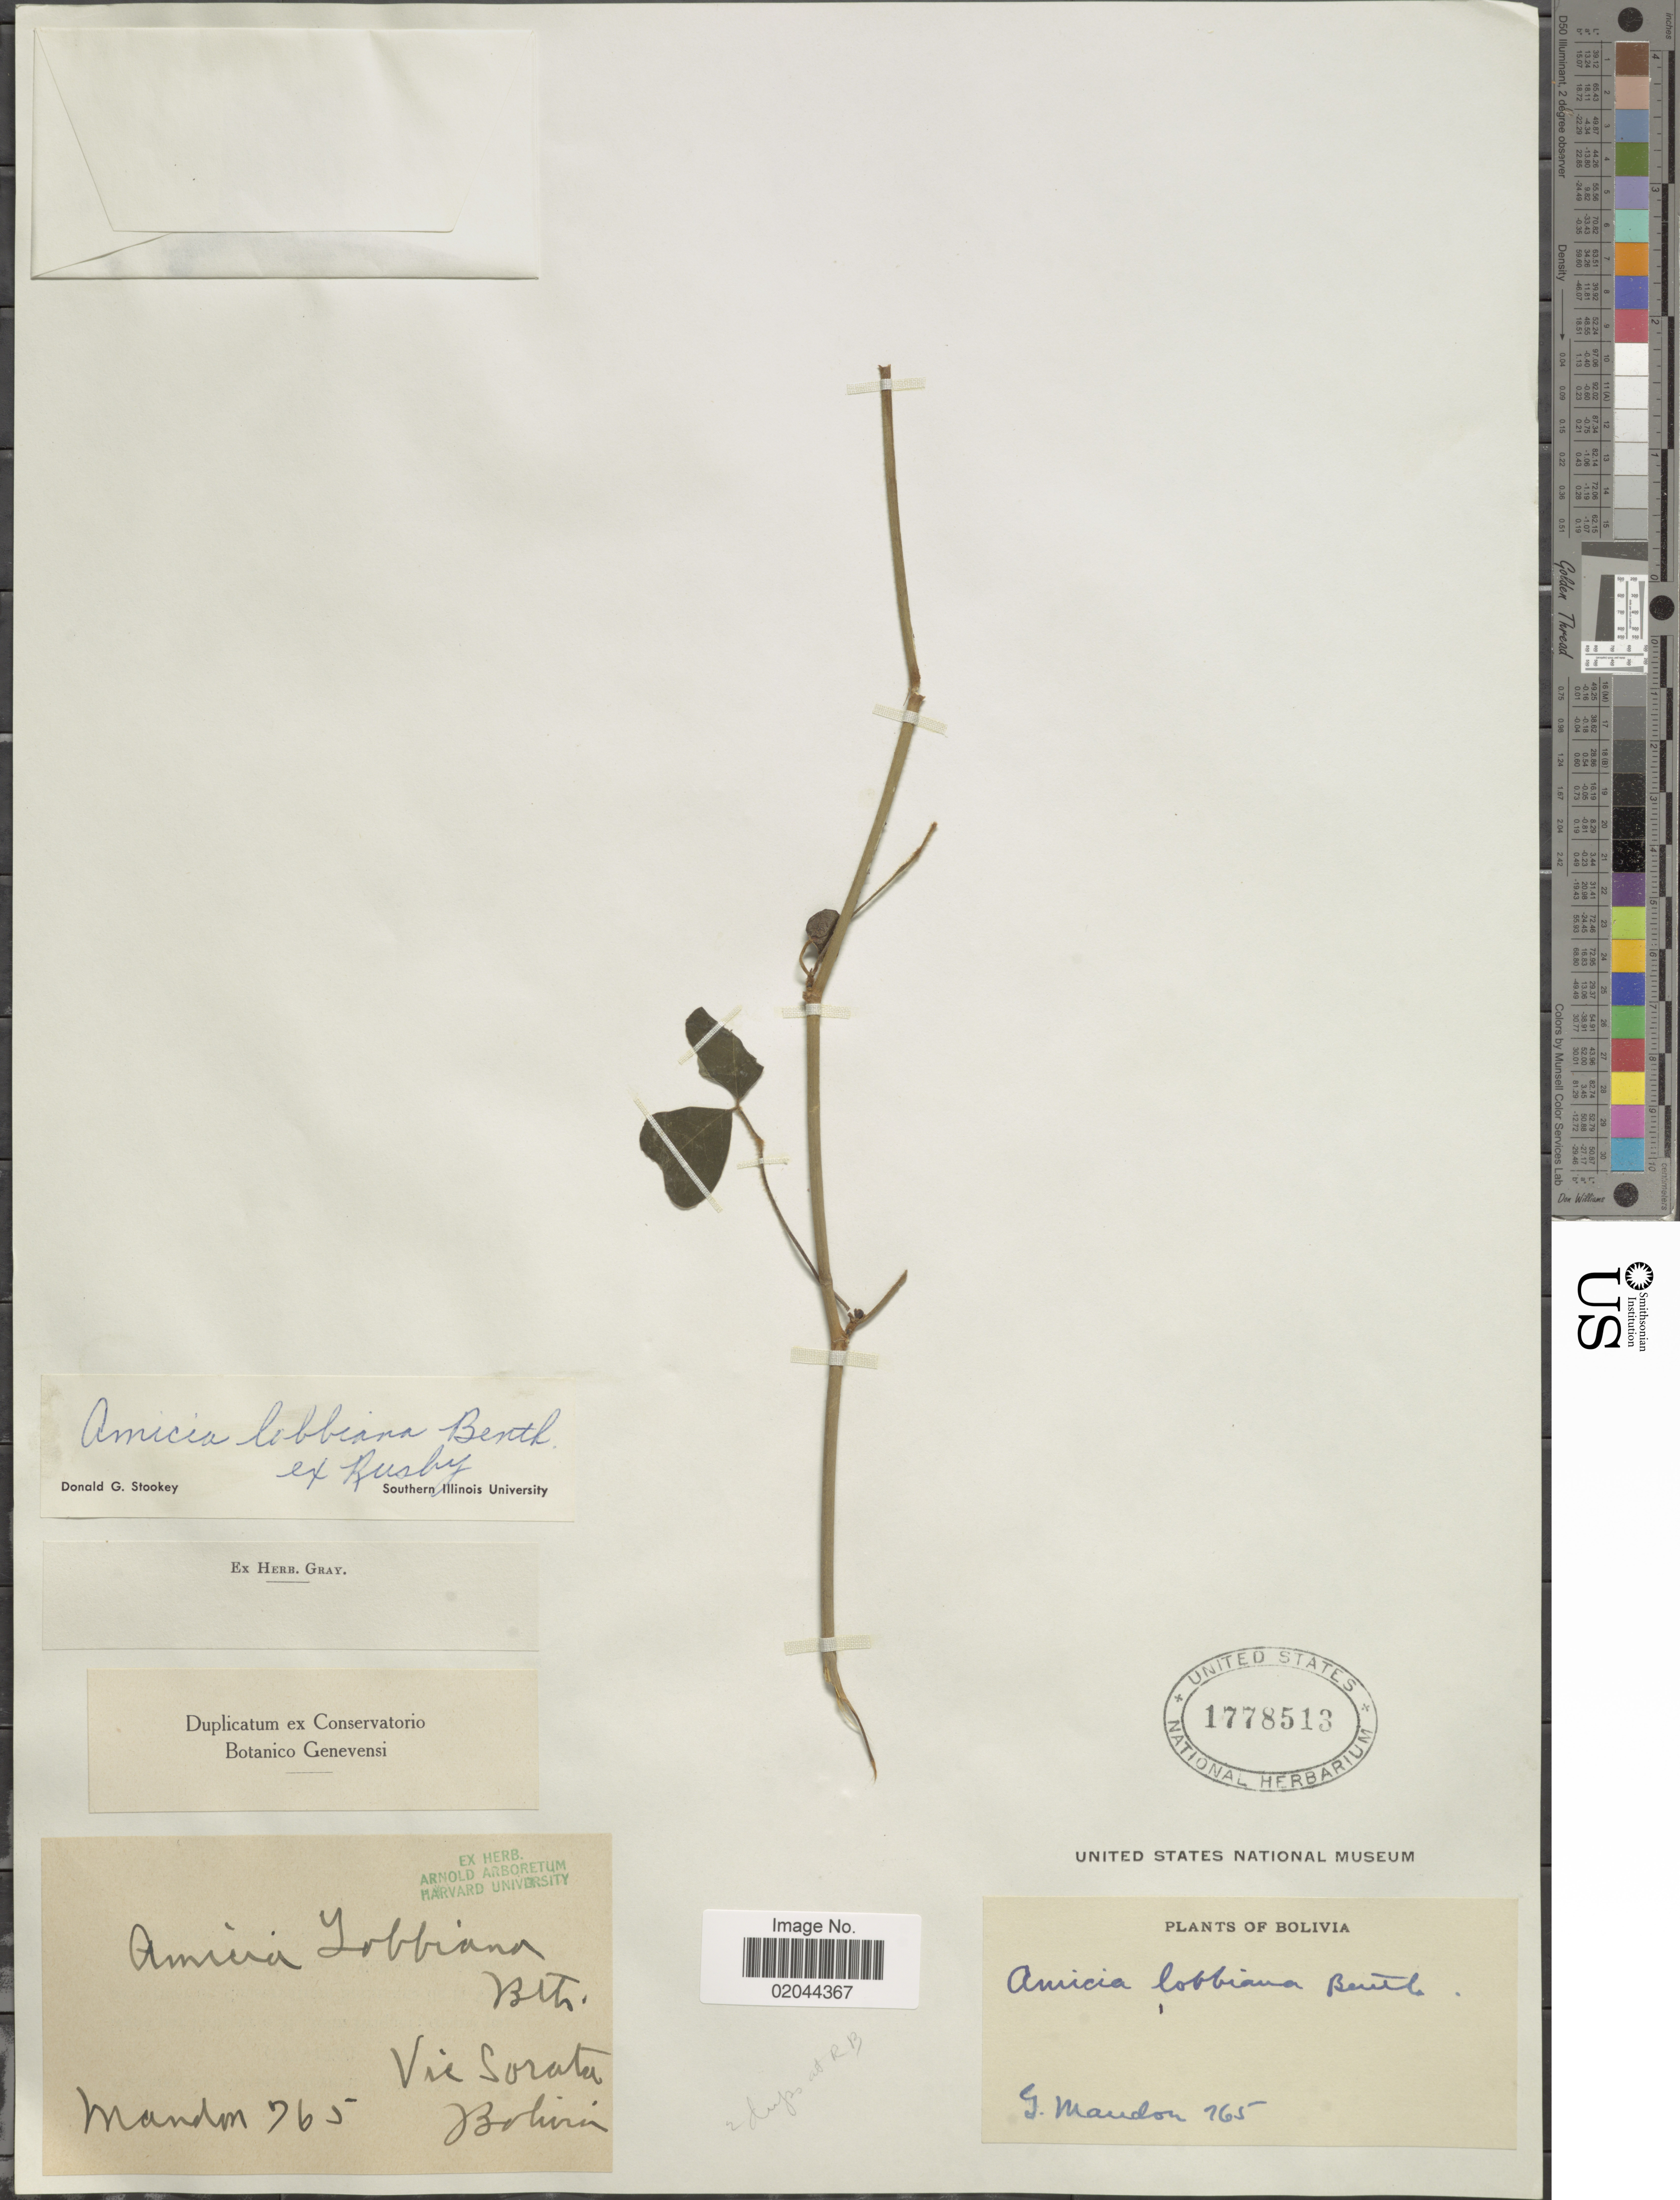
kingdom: Plantae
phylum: Tracheophyta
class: Magnoliopsida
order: Fabales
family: Fabaceae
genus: Amicia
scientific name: Amicia lobbiana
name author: Benth. ex Rusby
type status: Isosyntype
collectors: G. Mandon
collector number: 765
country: Bolivia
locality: Vic. Sorata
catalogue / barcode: US 1778513